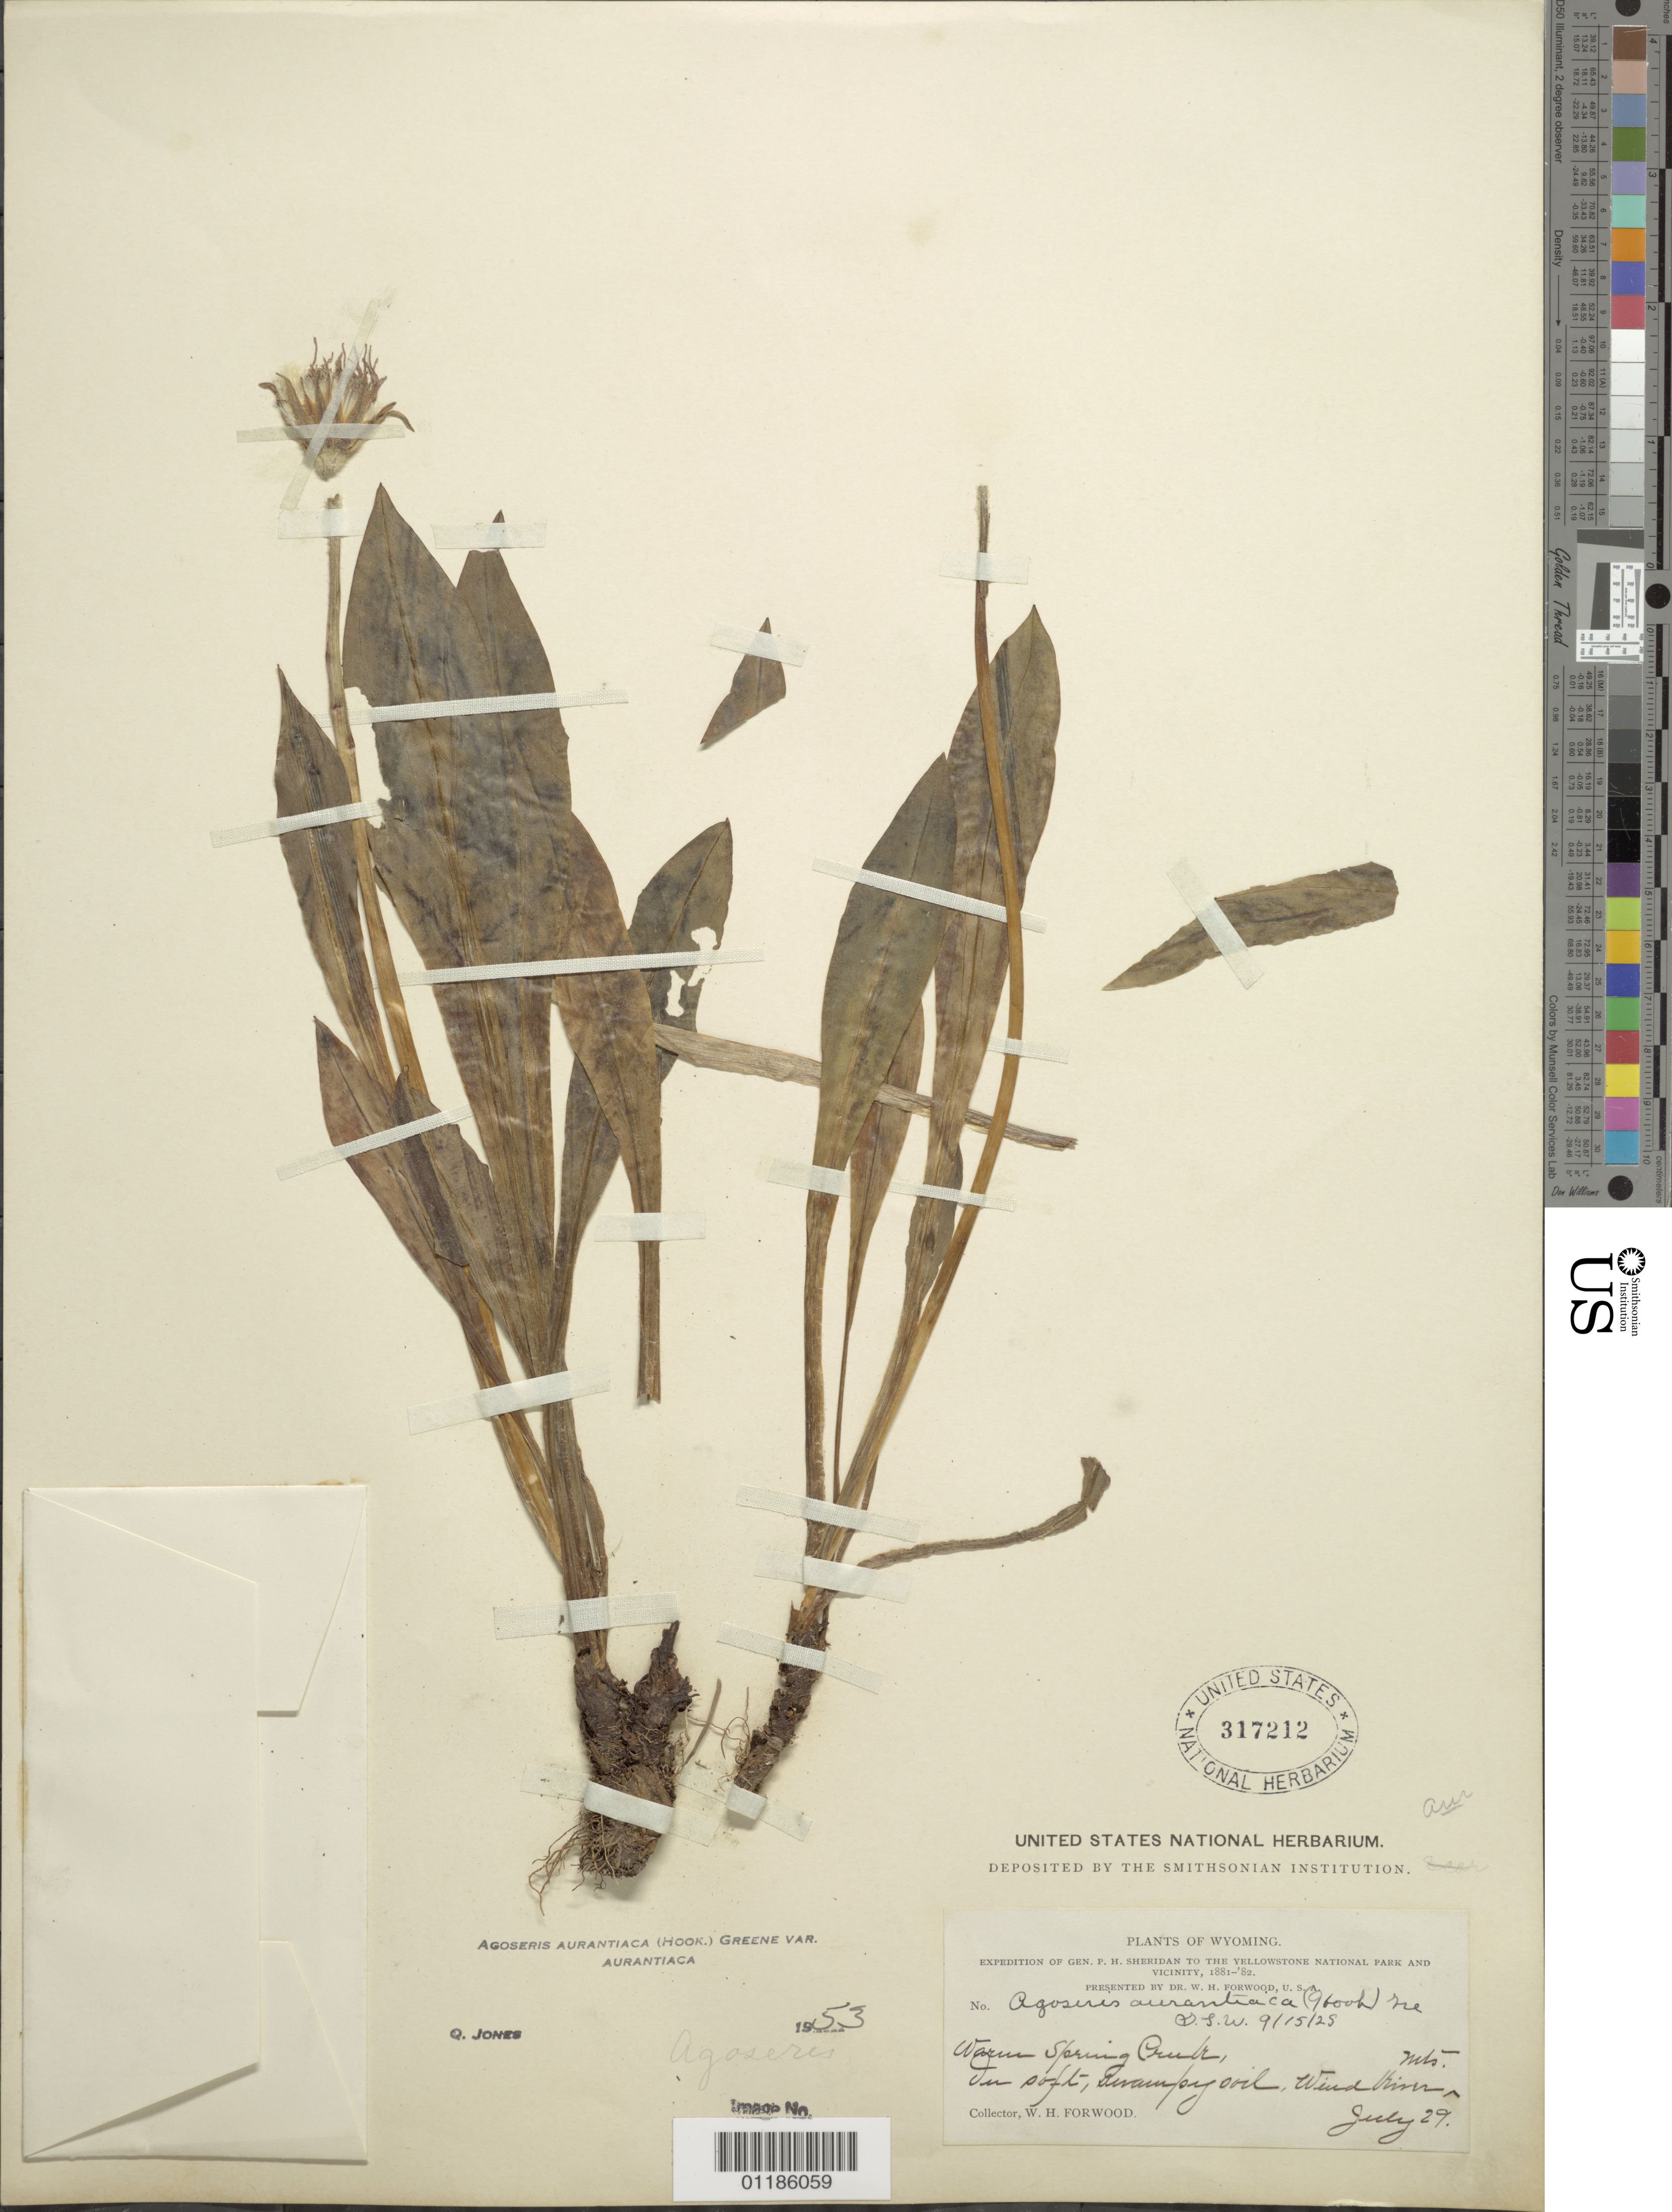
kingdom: Plantae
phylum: Tracheophyta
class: Magnoliopsida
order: Asterales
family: Asteraceae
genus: Agoseris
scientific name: Agoseris aurantiaca var. aurantiaca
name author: (Hook.) Greene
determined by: Jones, Q.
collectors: W. Forwood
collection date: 1881-07-29 or 1882-07-29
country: United States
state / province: Wyoming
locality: Warm Spring Creek, Wind River Mts.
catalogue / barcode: US 317212